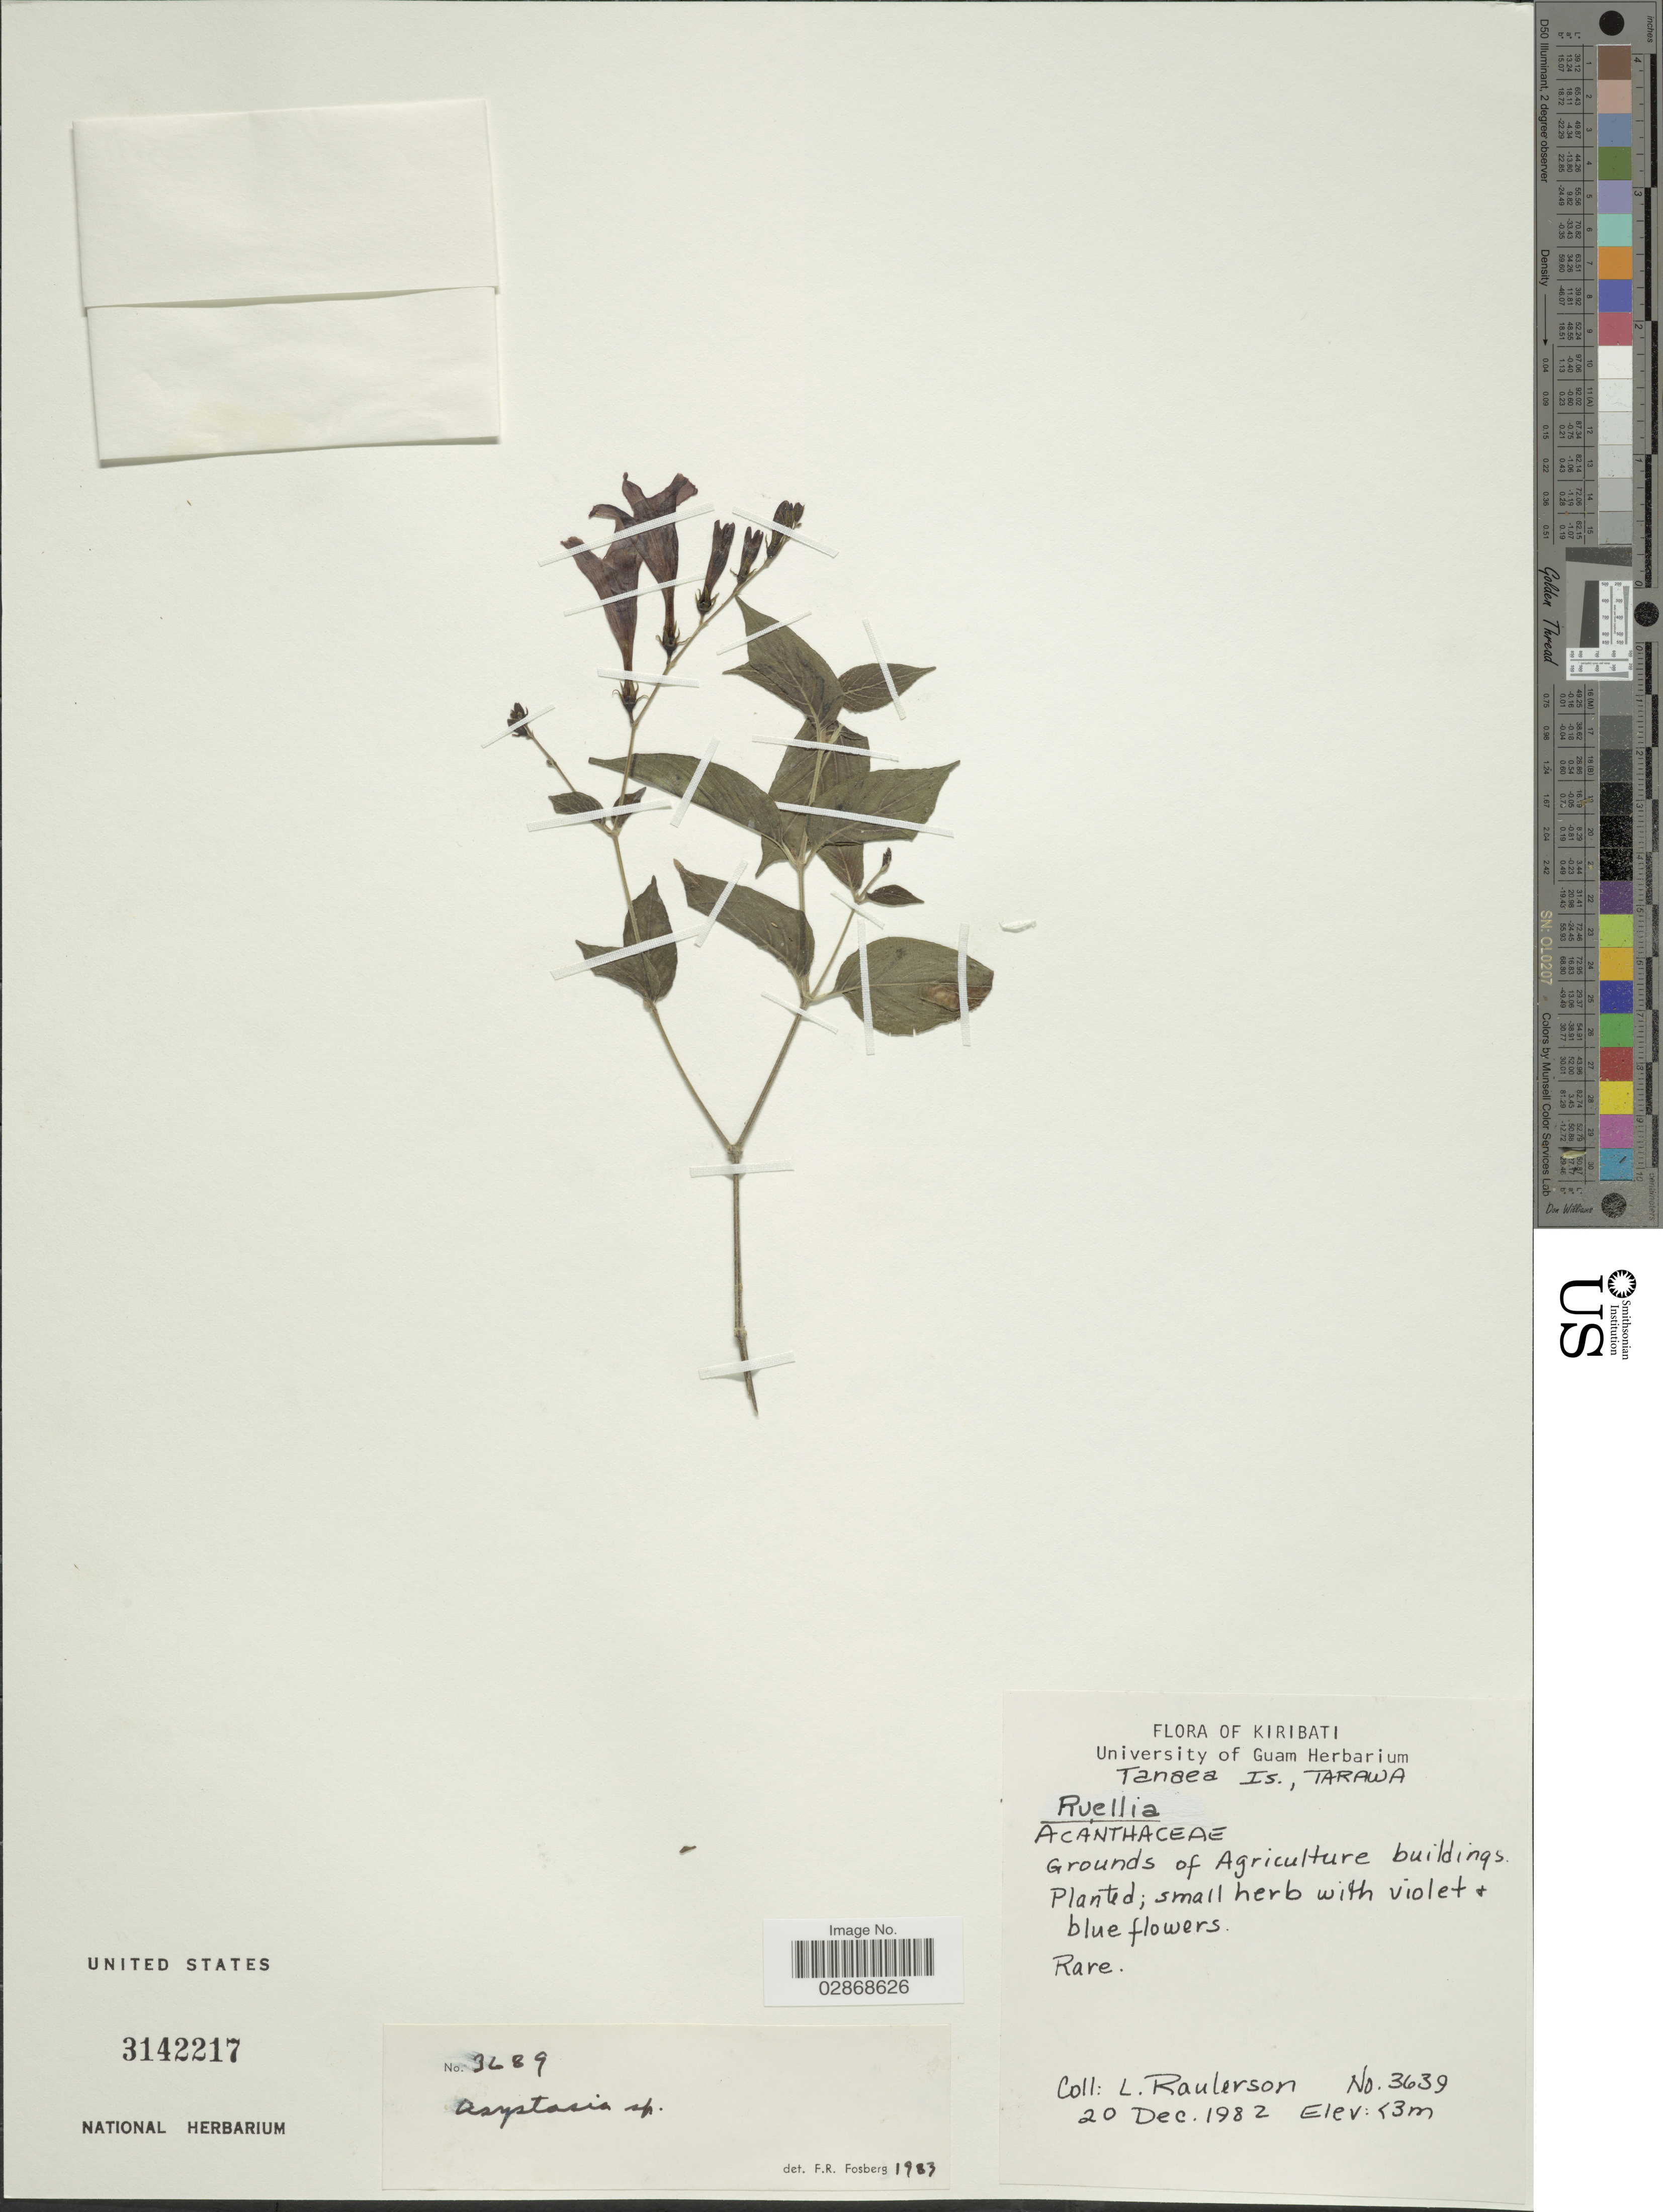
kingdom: Plantae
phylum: Tracheophyta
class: Magnoliopsida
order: Lamiales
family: Acanthaceae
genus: Asystasia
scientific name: Asystasia intrusa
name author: (Forssk.) Blume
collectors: L. Raulerson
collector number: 3639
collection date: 1982-12-20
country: Kiribati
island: Tarawa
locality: Tanaea Is., Tarawa.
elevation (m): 3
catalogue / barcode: US 3142217